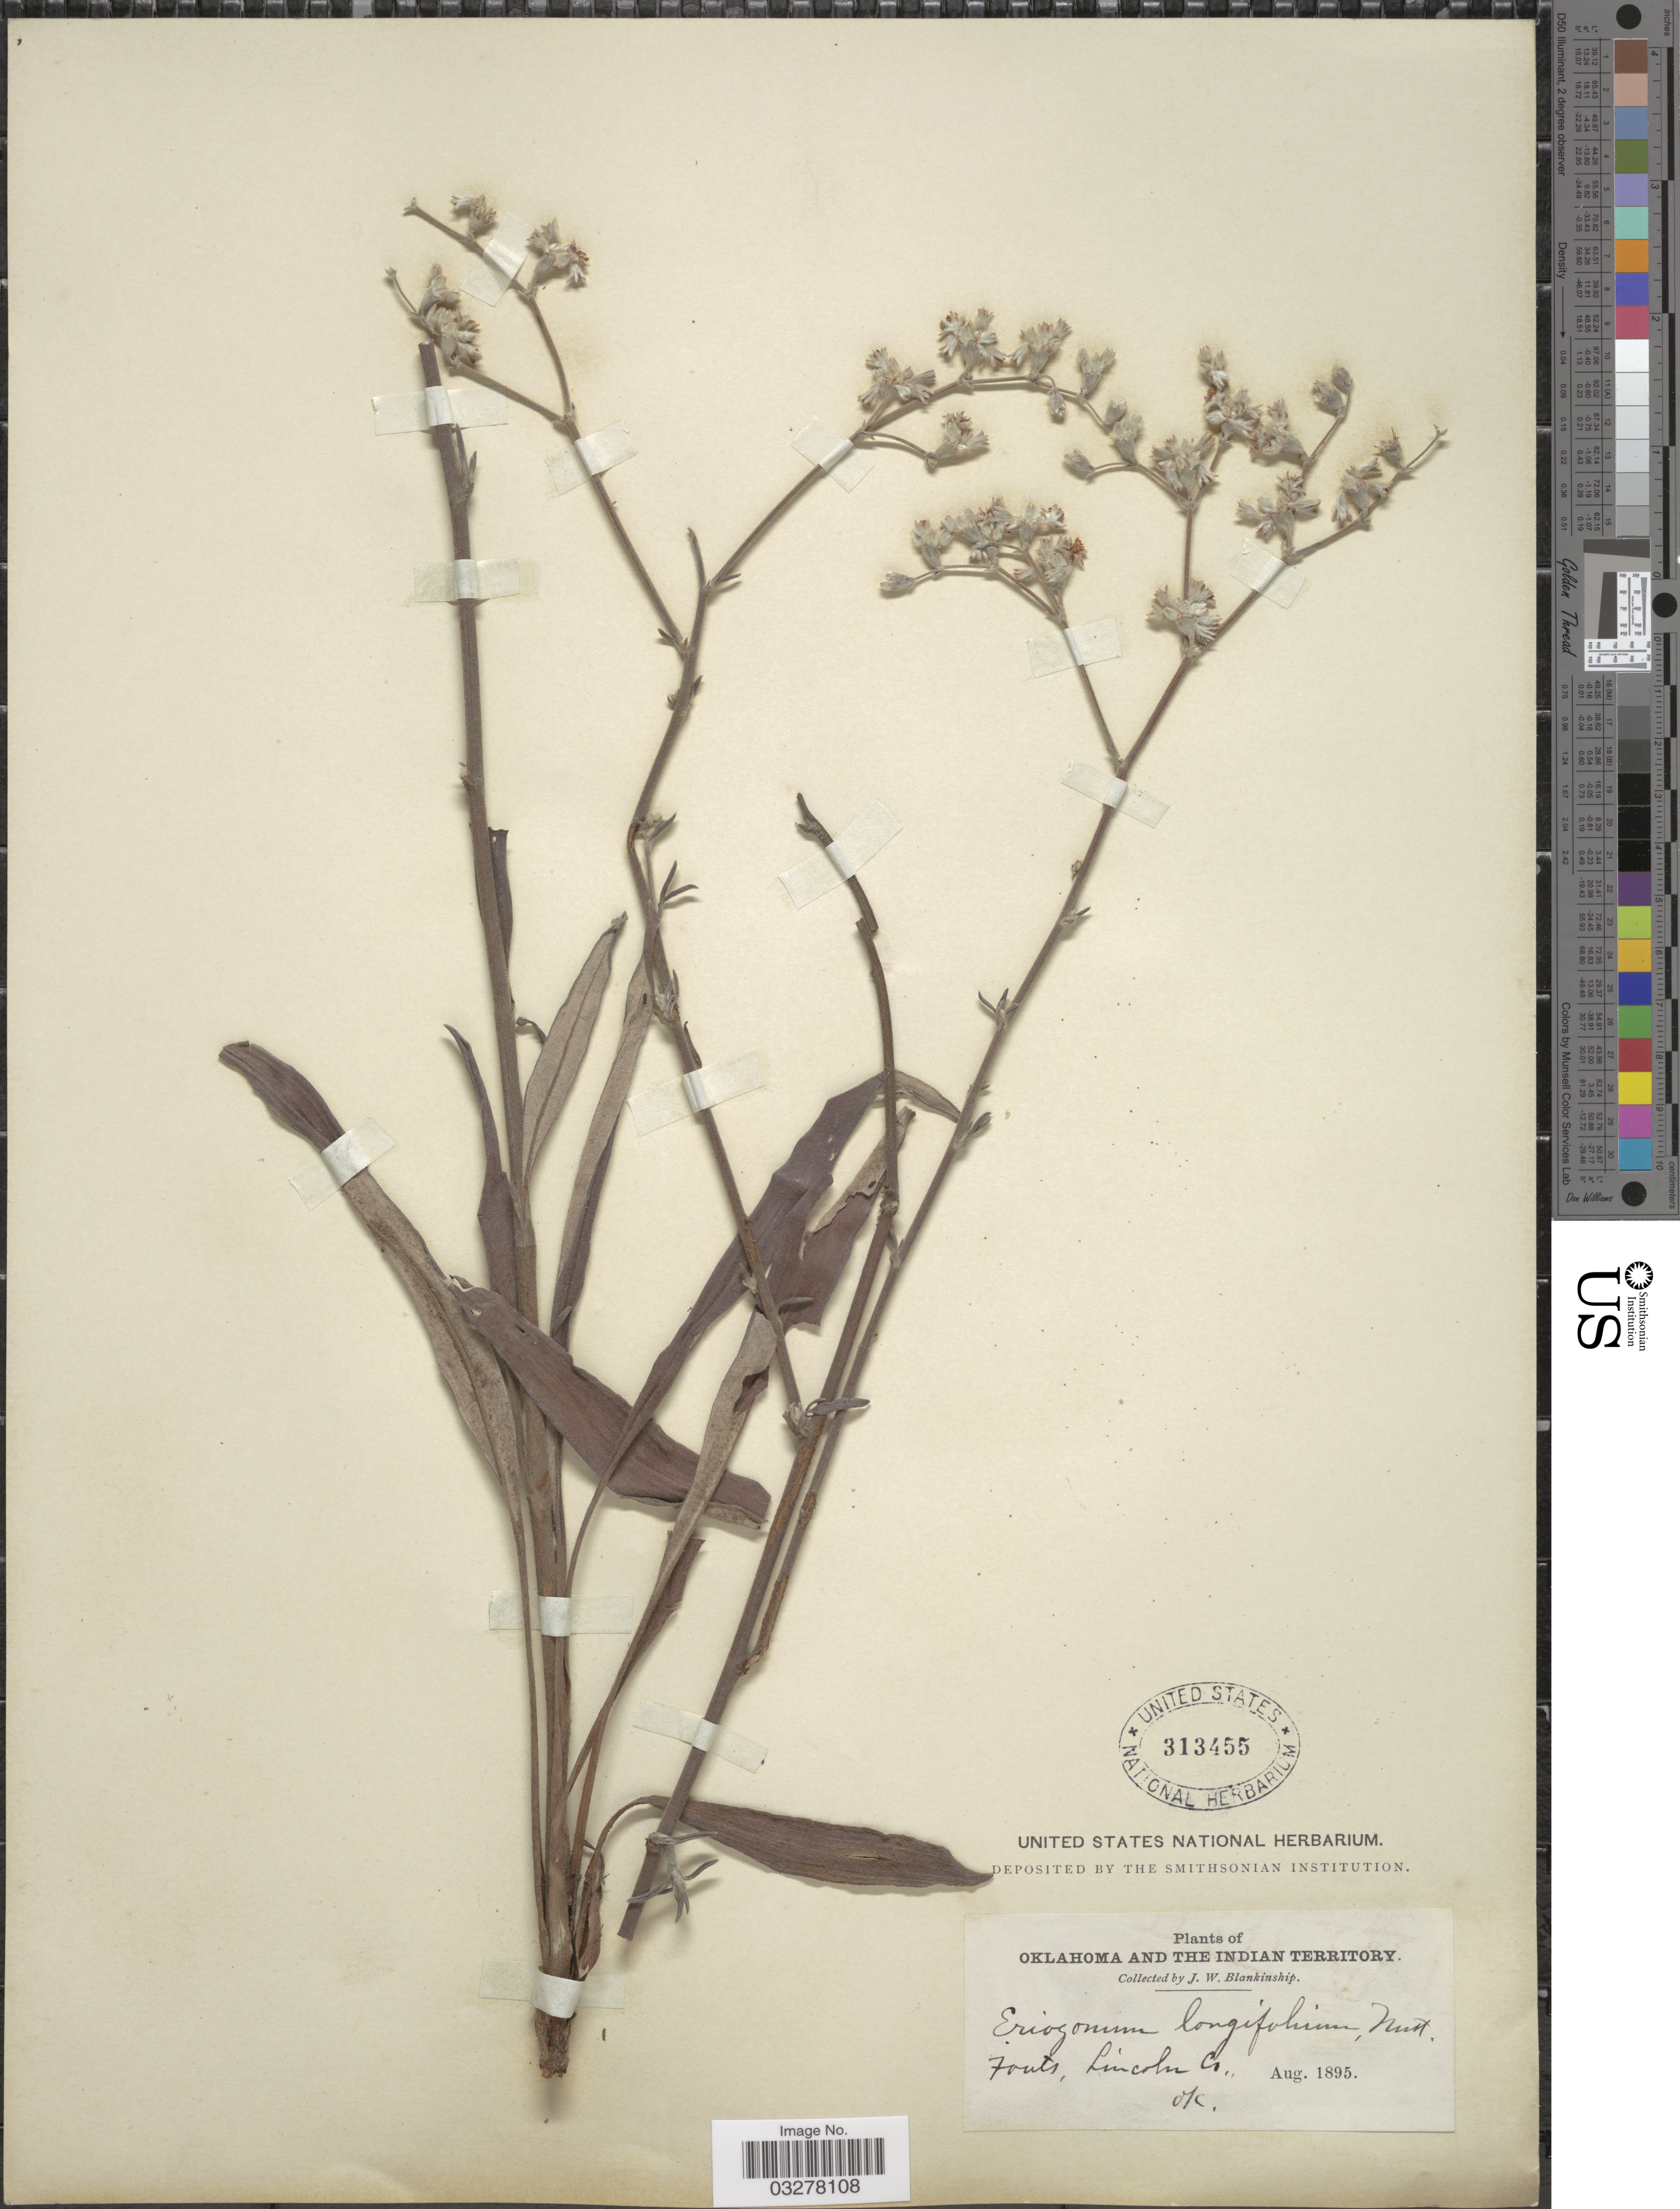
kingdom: Plantae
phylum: Tracheophyta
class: Magnoliopsida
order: Caryophyllales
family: Polygonaceae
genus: Eriogonum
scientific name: Eriogonum longifolium var. lindheimeri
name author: Gand.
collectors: J. W. Blankinship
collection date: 1895-08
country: United States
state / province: Oklahoma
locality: Fouts, Lincoln Co.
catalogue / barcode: US 313455